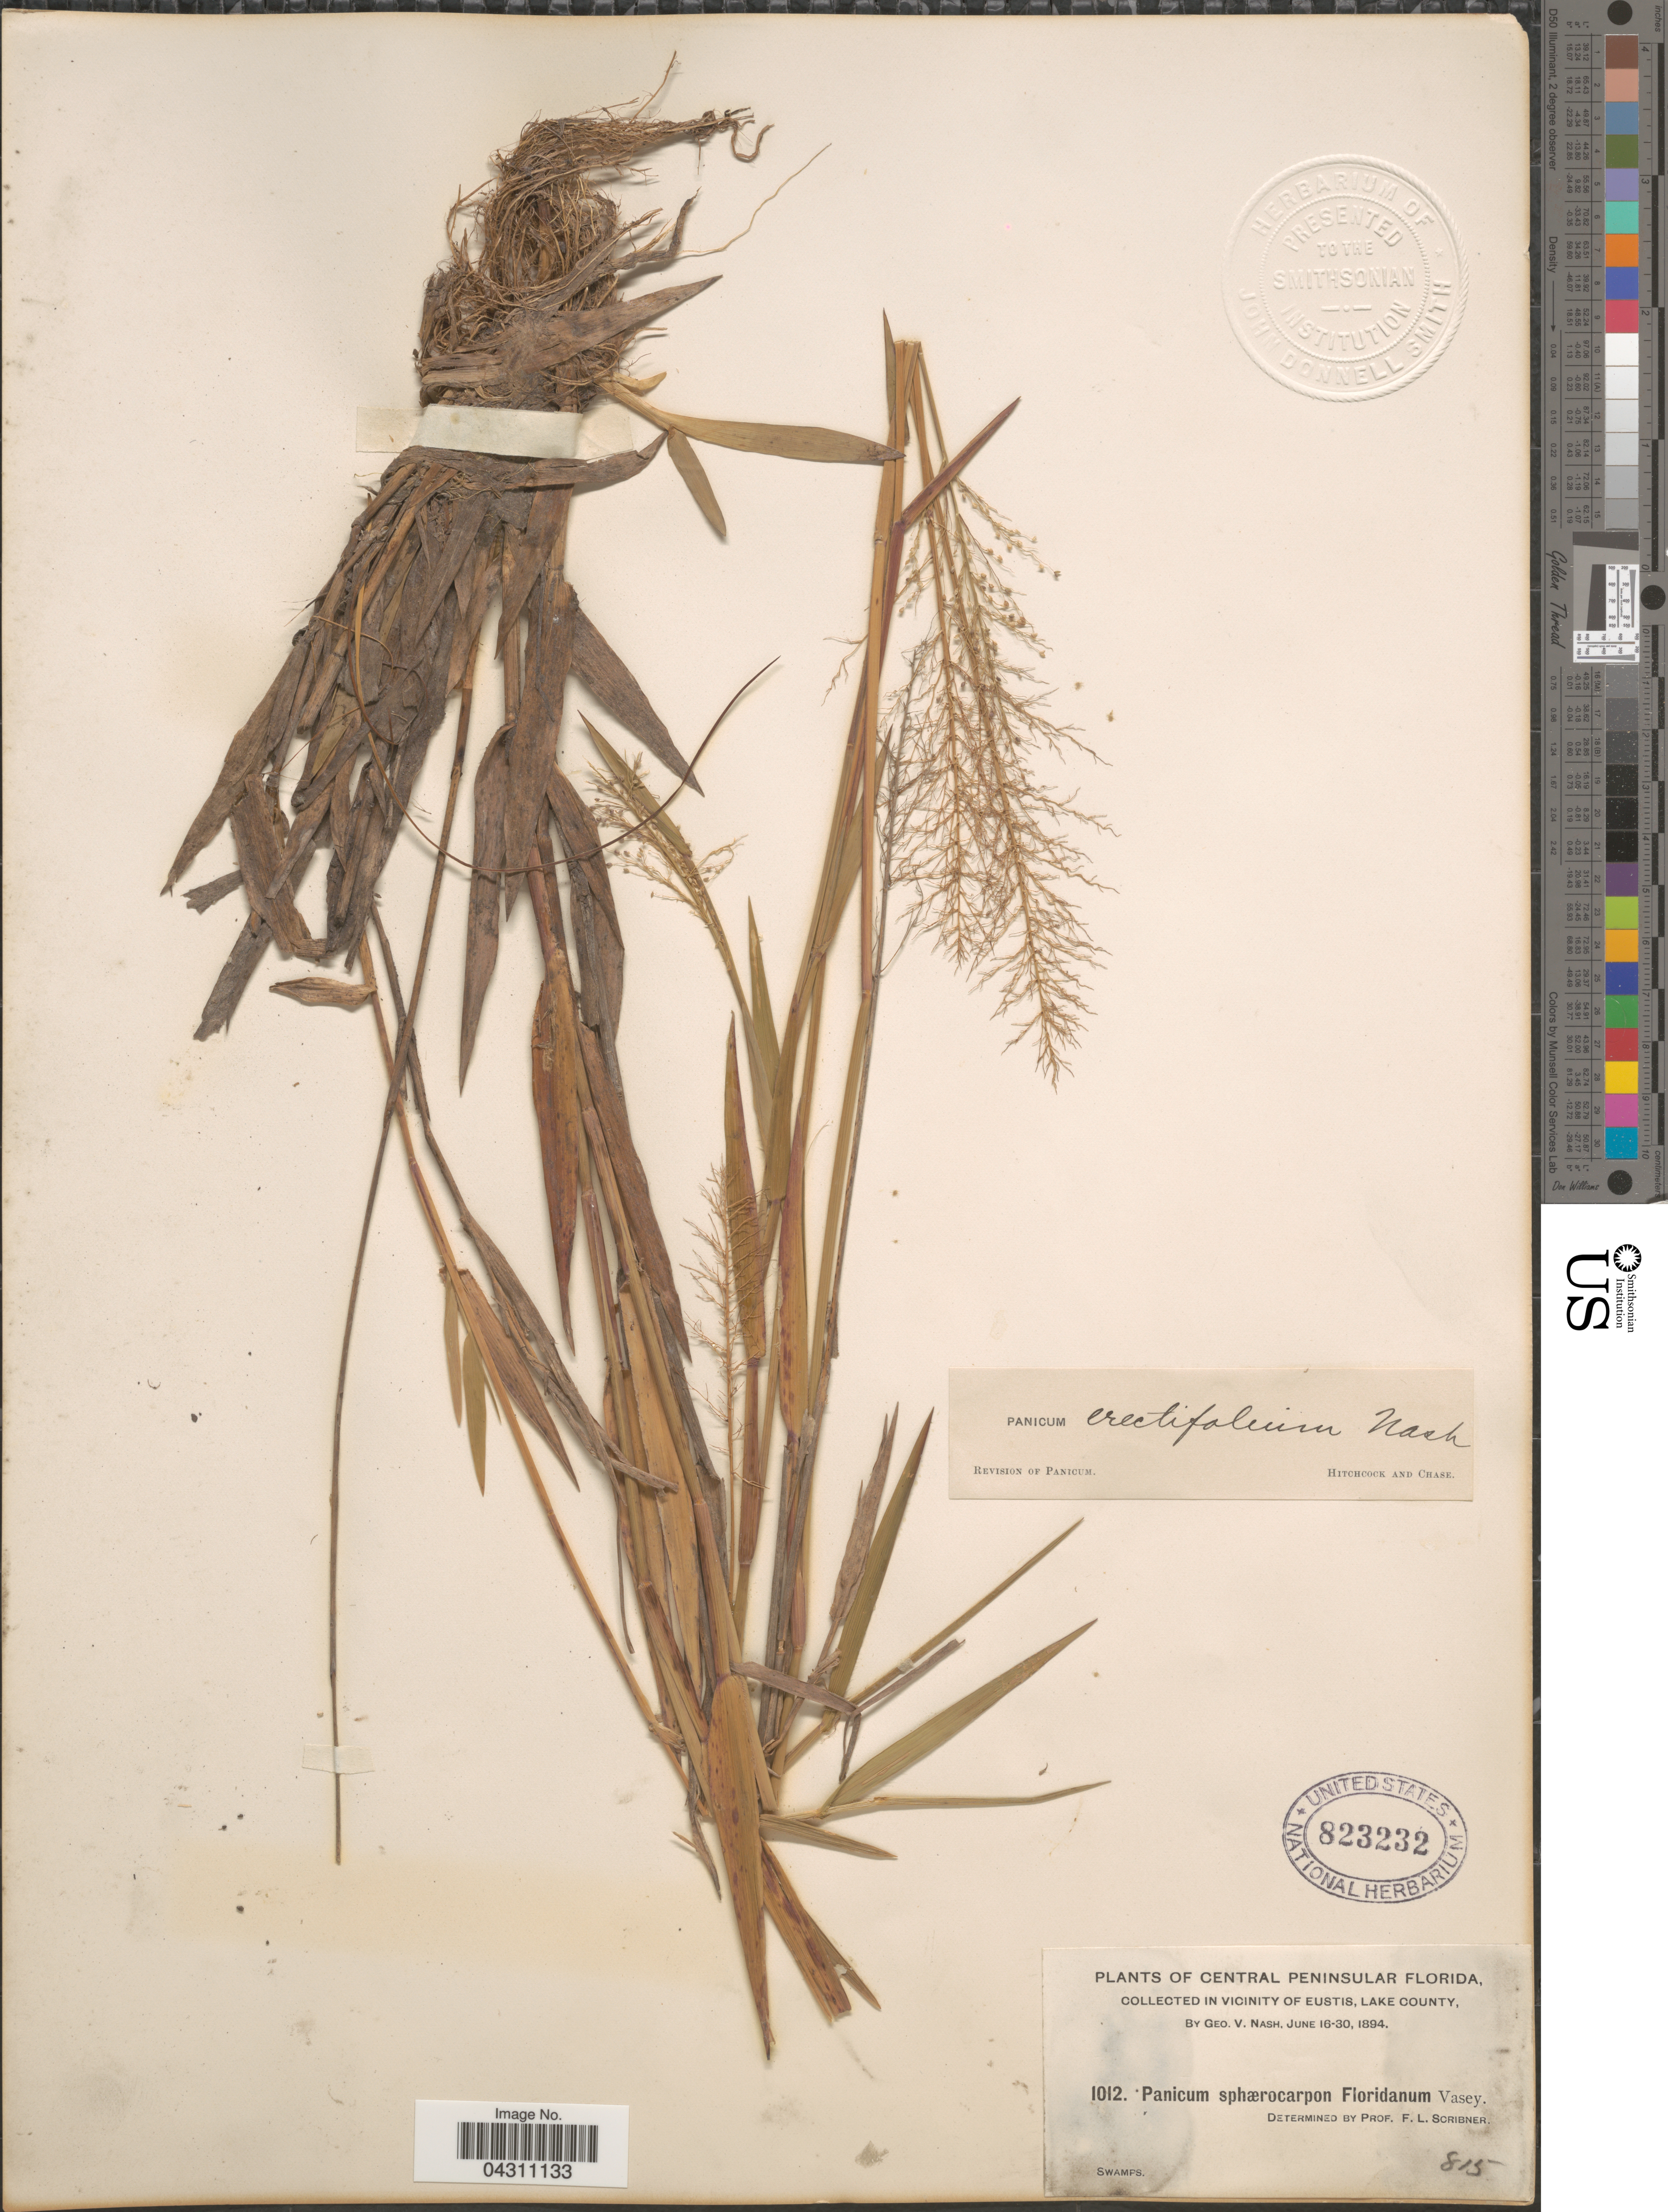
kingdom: Plantae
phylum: Tracheophyta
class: Liliopsida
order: Poales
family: Poaceae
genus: Dichanthelium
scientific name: Dichanthelium sphaerocarpon var. floridanum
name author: (Vasey) Davidse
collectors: G. V. Nash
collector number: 1012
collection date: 1894-06-16/1894-06-30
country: United States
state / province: Florida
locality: Central Peninsular Florida. In vicinity of Eustis, Lake County.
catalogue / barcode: US 823232